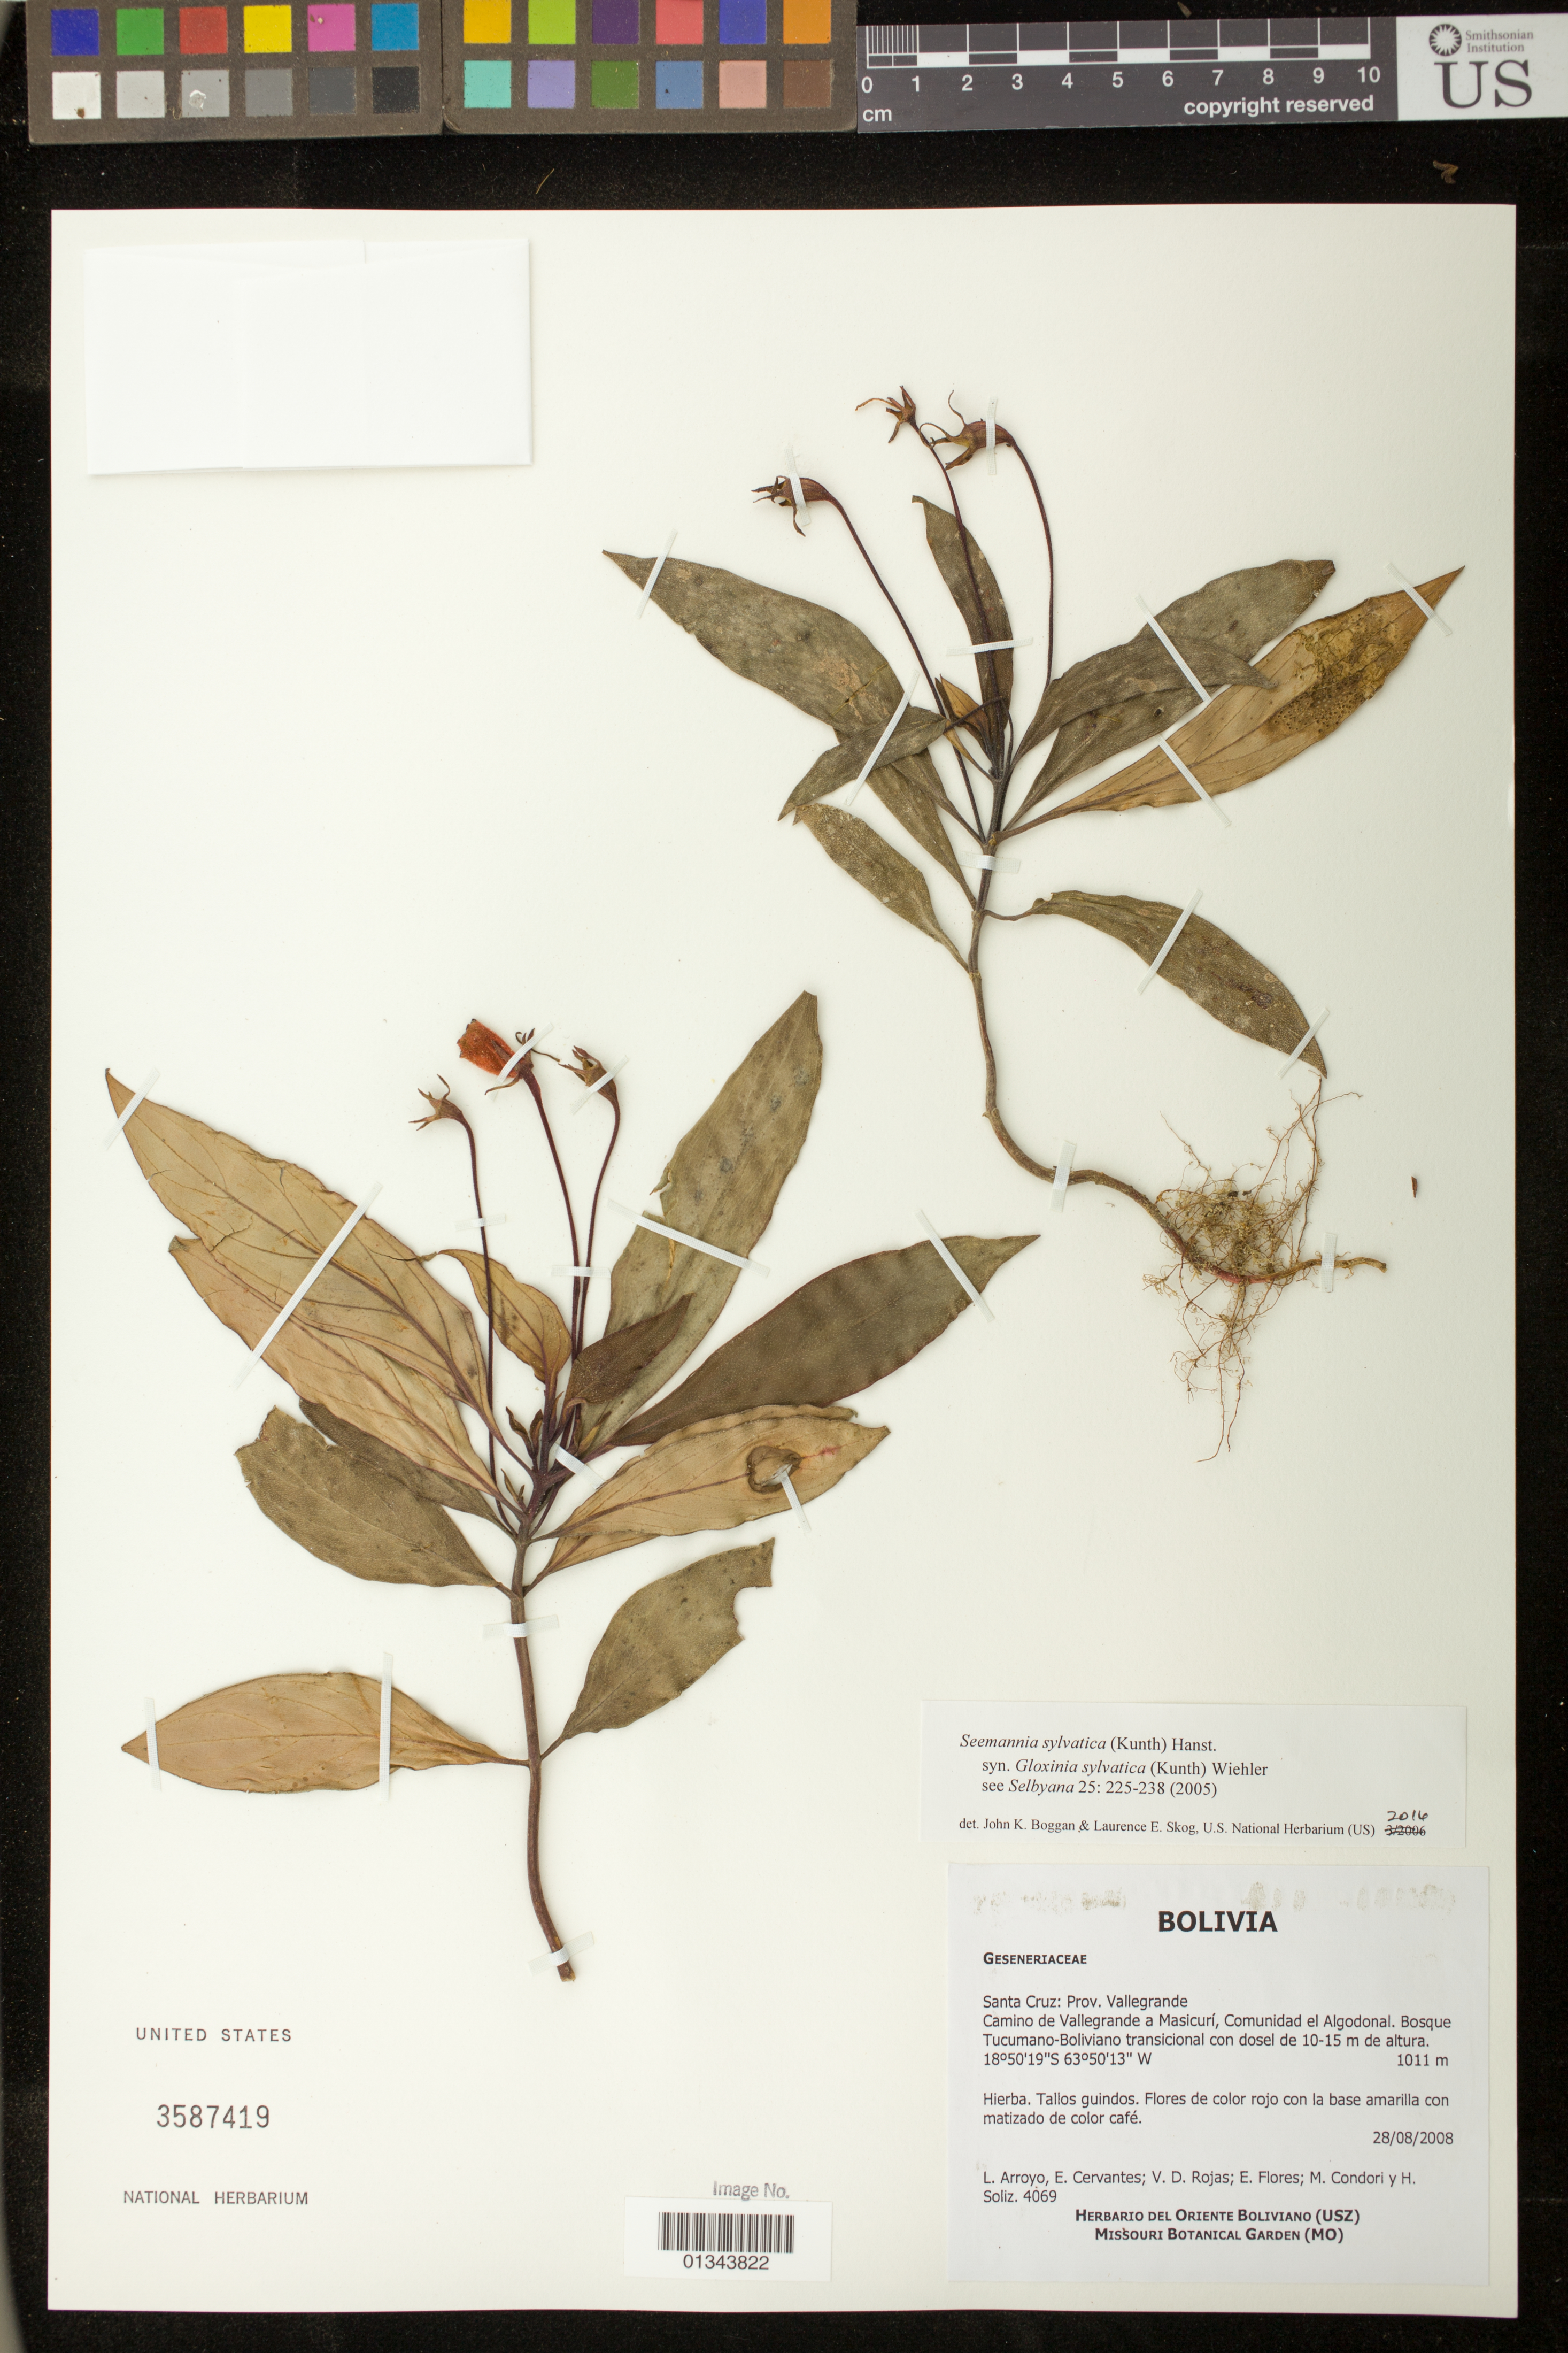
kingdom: Plantae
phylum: Tracheophyta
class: Magnoliopsida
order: Lamiales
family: Gesneriaceae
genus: Seemannia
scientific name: Seemannia sylvatica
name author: (Kunth) Hanst.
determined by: Boggan, J. K.; Skog, L. E.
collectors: L. Arroyo, E. Cervantes, V. Rojas, E. Flores, M. Condori & H. Soliz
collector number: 4069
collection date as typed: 28/08/2008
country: Bolivia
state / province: Santa Cruz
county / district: Vallegrande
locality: Camino de Vallegrande a Masicuri, Comunidad el Agodonal.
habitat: Bosque Tucumano-Boliviano transicional con dosel de 10-15 m de altura.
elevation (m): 1011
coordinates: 18 50 19 S, 63 50 13 W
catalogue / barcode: US 3587419